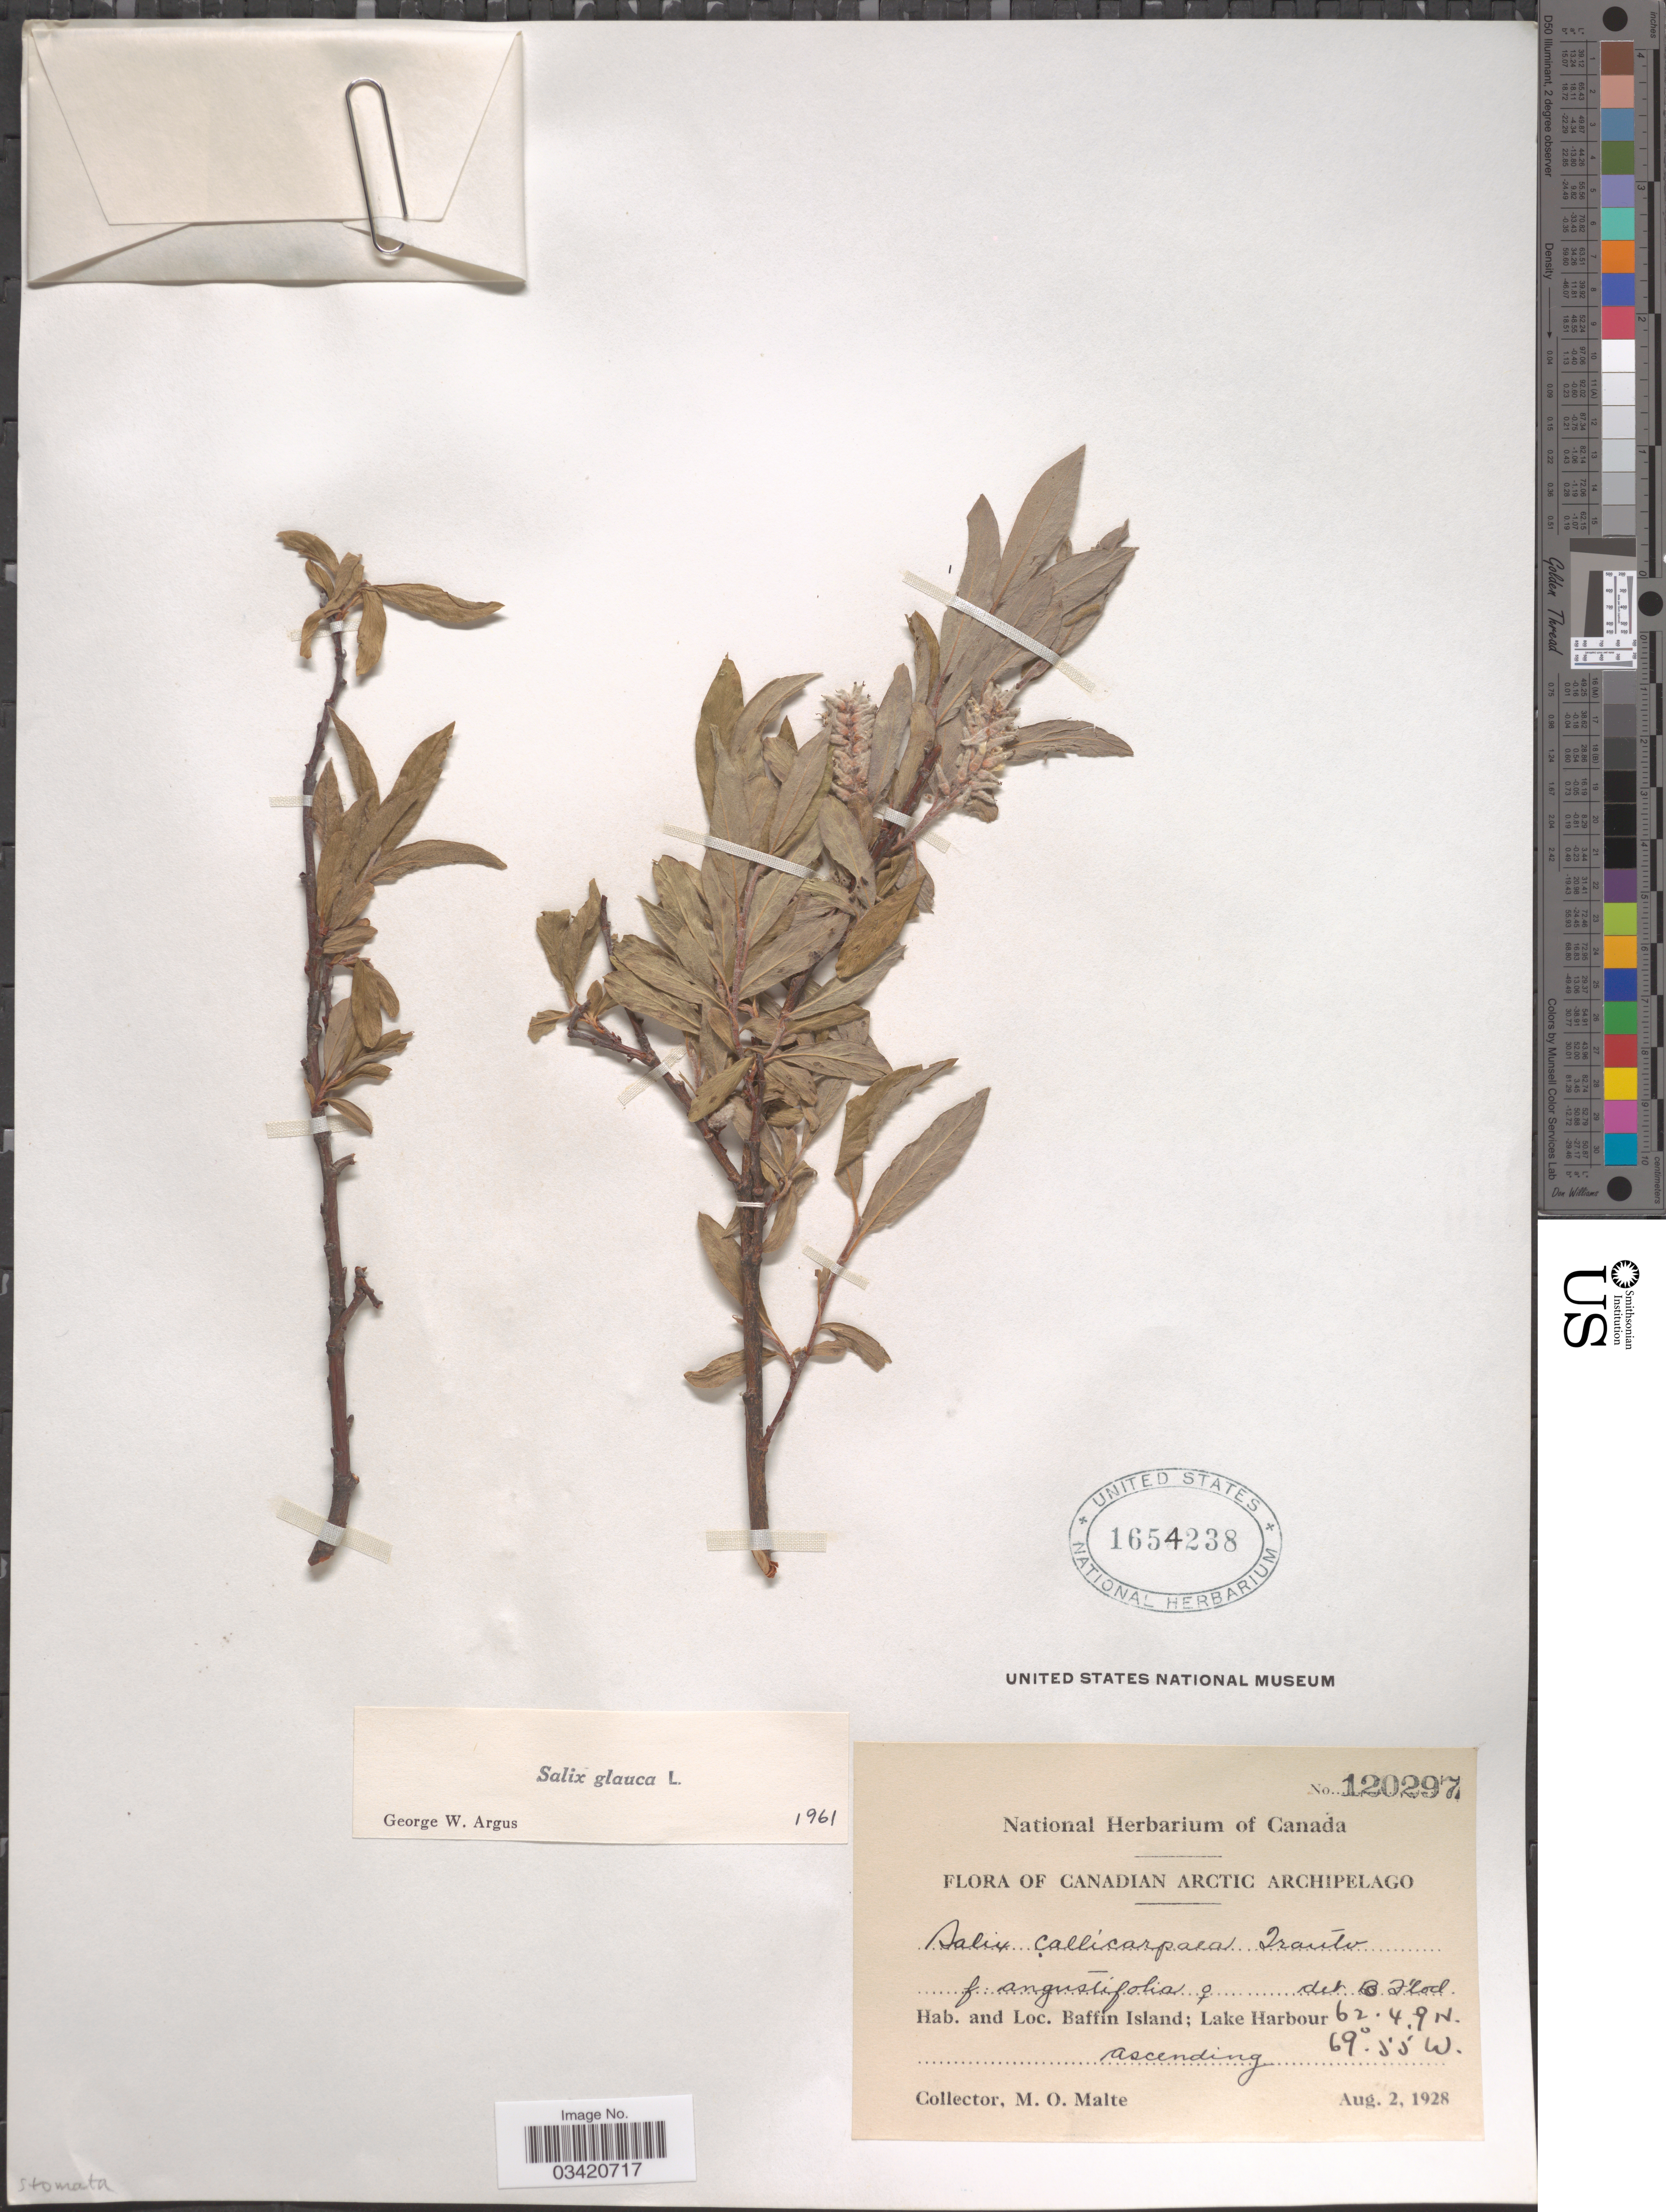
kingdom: Plantae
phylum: Tracheophyta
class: Magnoliopsida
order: Malpighiales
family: Salicaceae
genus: Salix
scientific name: Salix glauca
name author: L.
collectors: M. O. Malte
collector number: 120297!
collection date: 1928-08-02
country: Canada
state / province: Nunavut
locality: Canadian Arctic Archipelago. Baffin Island; Lake Harbour.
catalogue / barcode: US 1654238